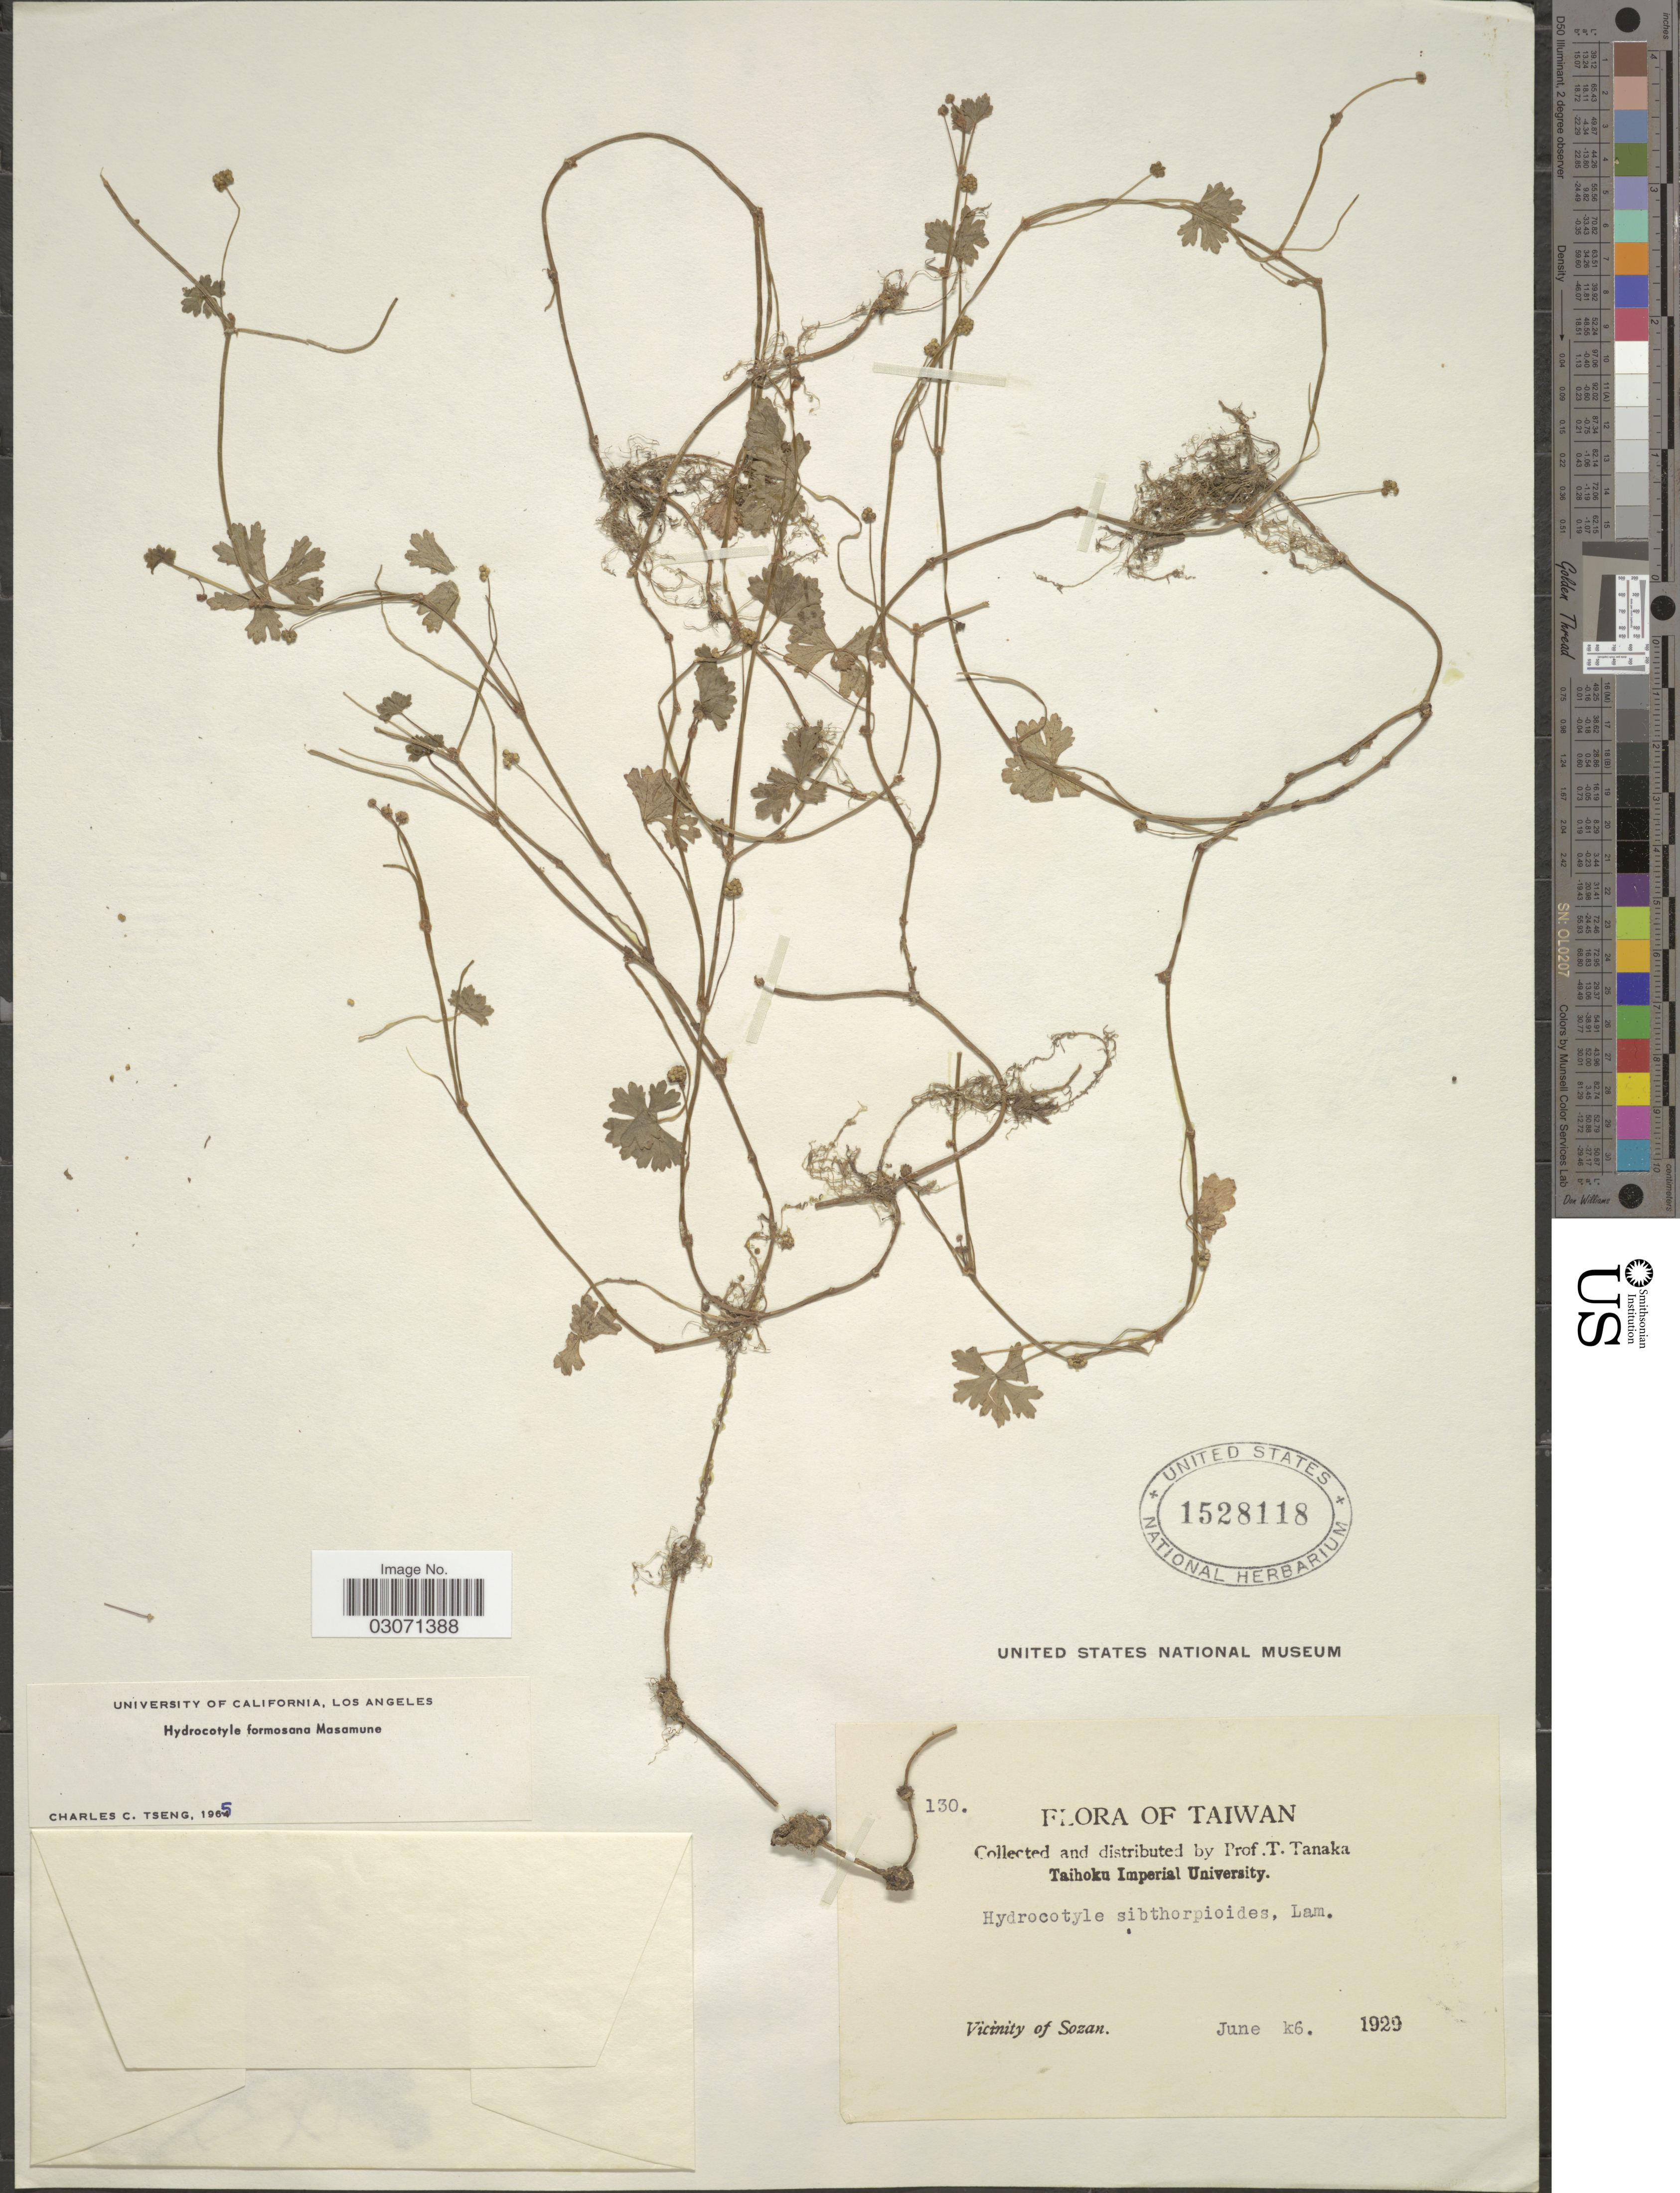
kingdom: Plantae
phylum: Tracheophyta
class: Magnoliopsida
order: Apiales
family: Araliaceae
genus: Hydrocotyle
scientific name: Hydrocotyle formosana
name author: Masam.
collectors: T. Tanaka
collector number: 130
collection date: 1929-06-06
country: Taiwan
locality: Vicinity of Sozan.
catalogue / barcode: US 1528118